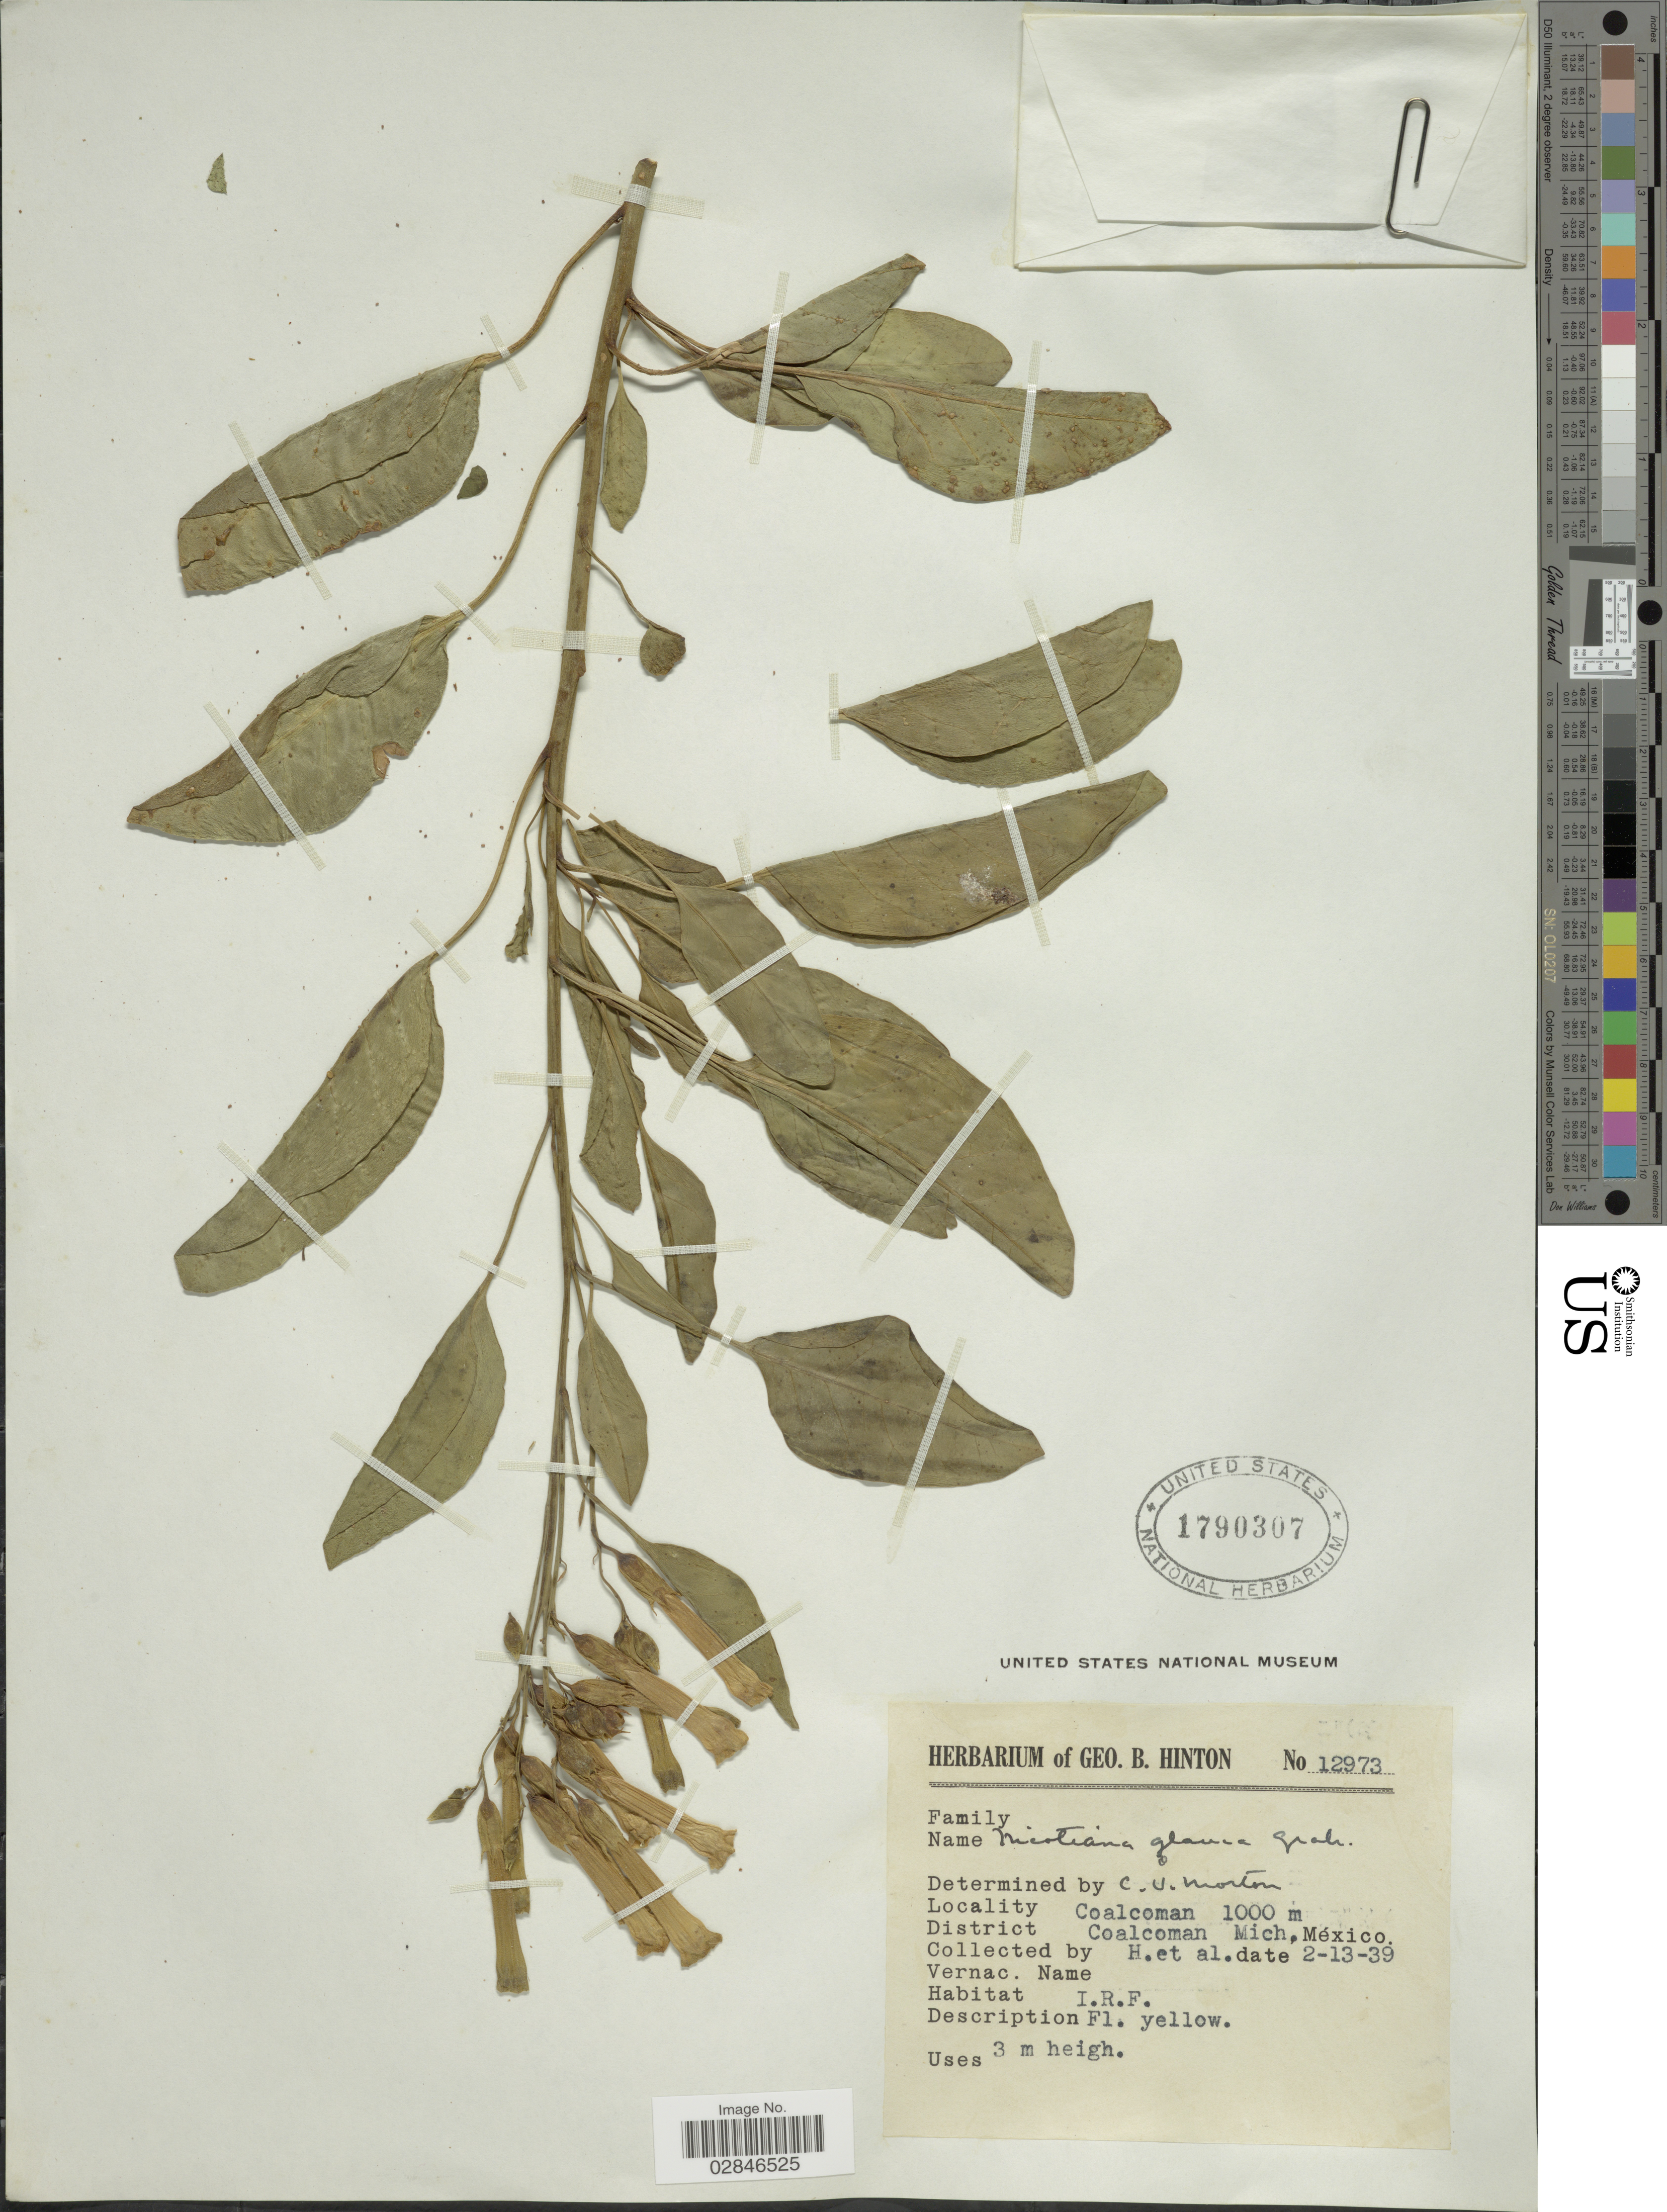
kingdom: Plantae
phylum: Tracheophyta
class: Magnoliopsida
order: Solanales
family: Solanaceae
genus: Nicotiana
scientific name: Nicotiana glauca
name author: Graham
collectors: G. B. Hinton & et al.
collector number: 12973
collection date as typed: Transcribed d/m/y: 13/2/39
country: Mexico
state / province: Michoacán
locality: Coalcoman, District Coalcoman.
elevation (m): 1000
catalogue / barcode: US 1790307